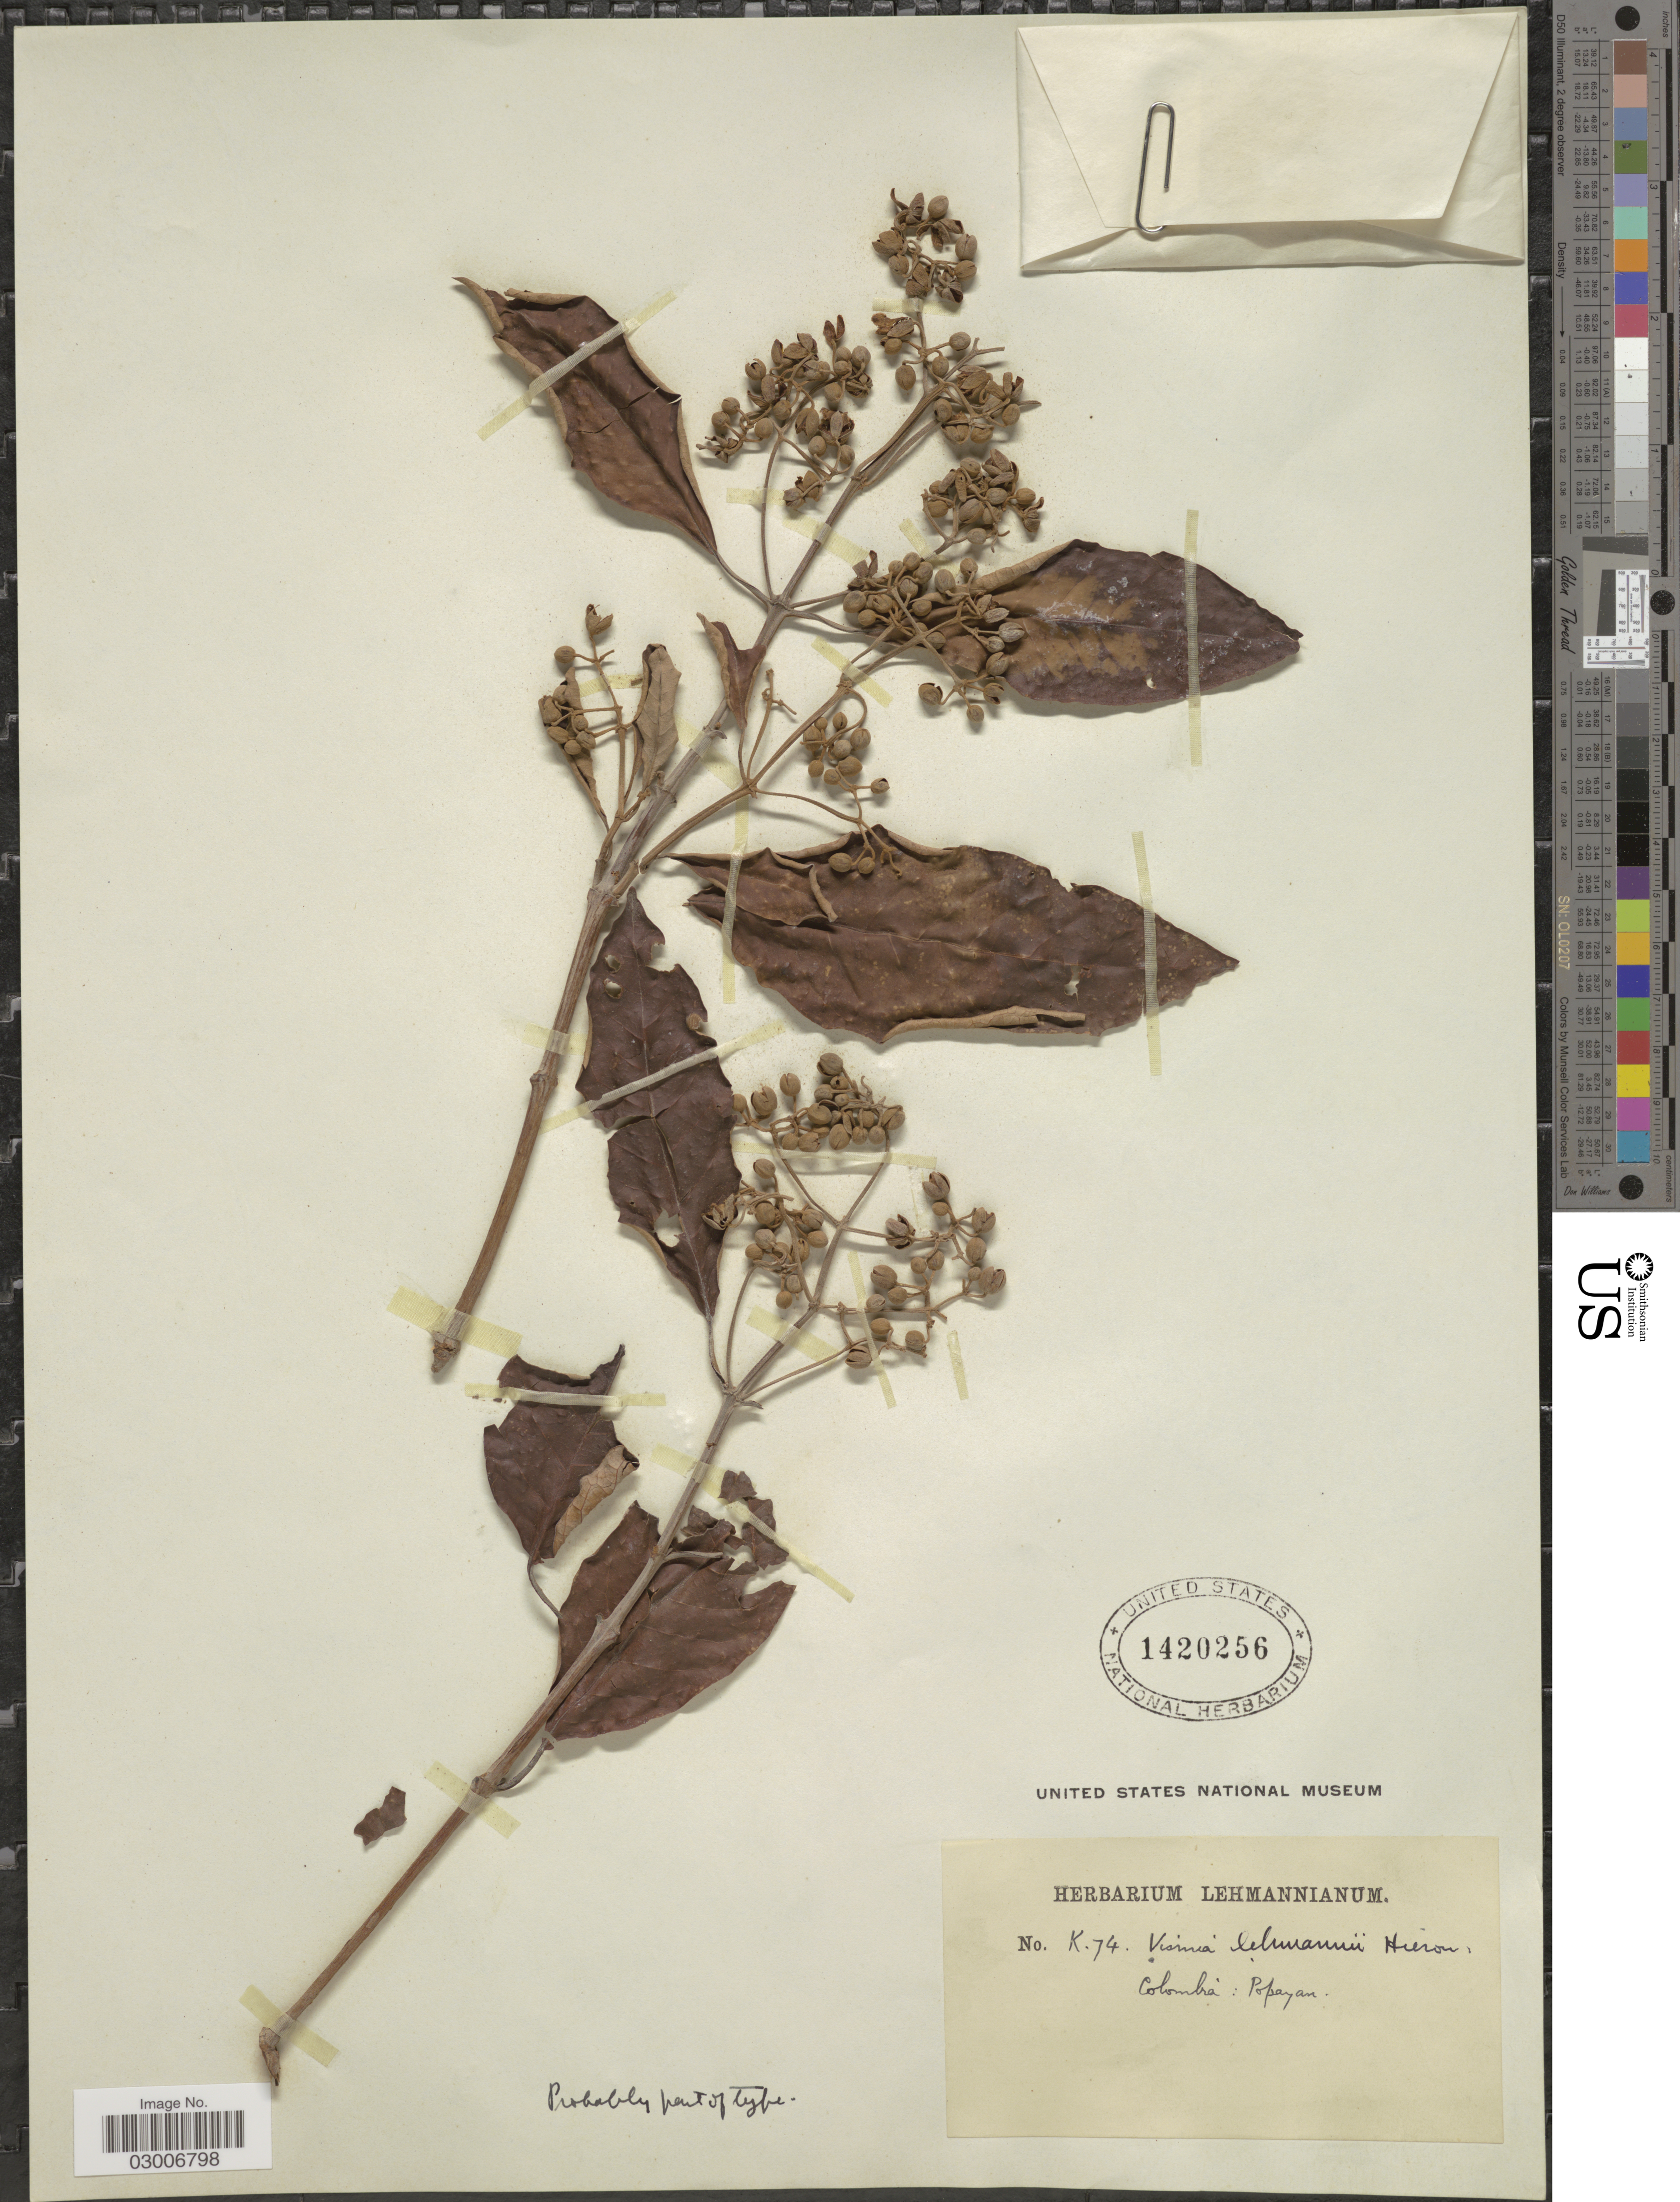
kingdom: Plantae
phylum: Tracheophyta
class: Magnoliopsida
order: Malpighiales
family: Hypericaceae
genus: Vismia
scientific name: Vismia lehmannii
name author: Hieron.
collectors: ex herb. Lehmannianum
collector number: K. 74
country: Colombia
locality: Popayan.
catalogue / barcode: US 1420256